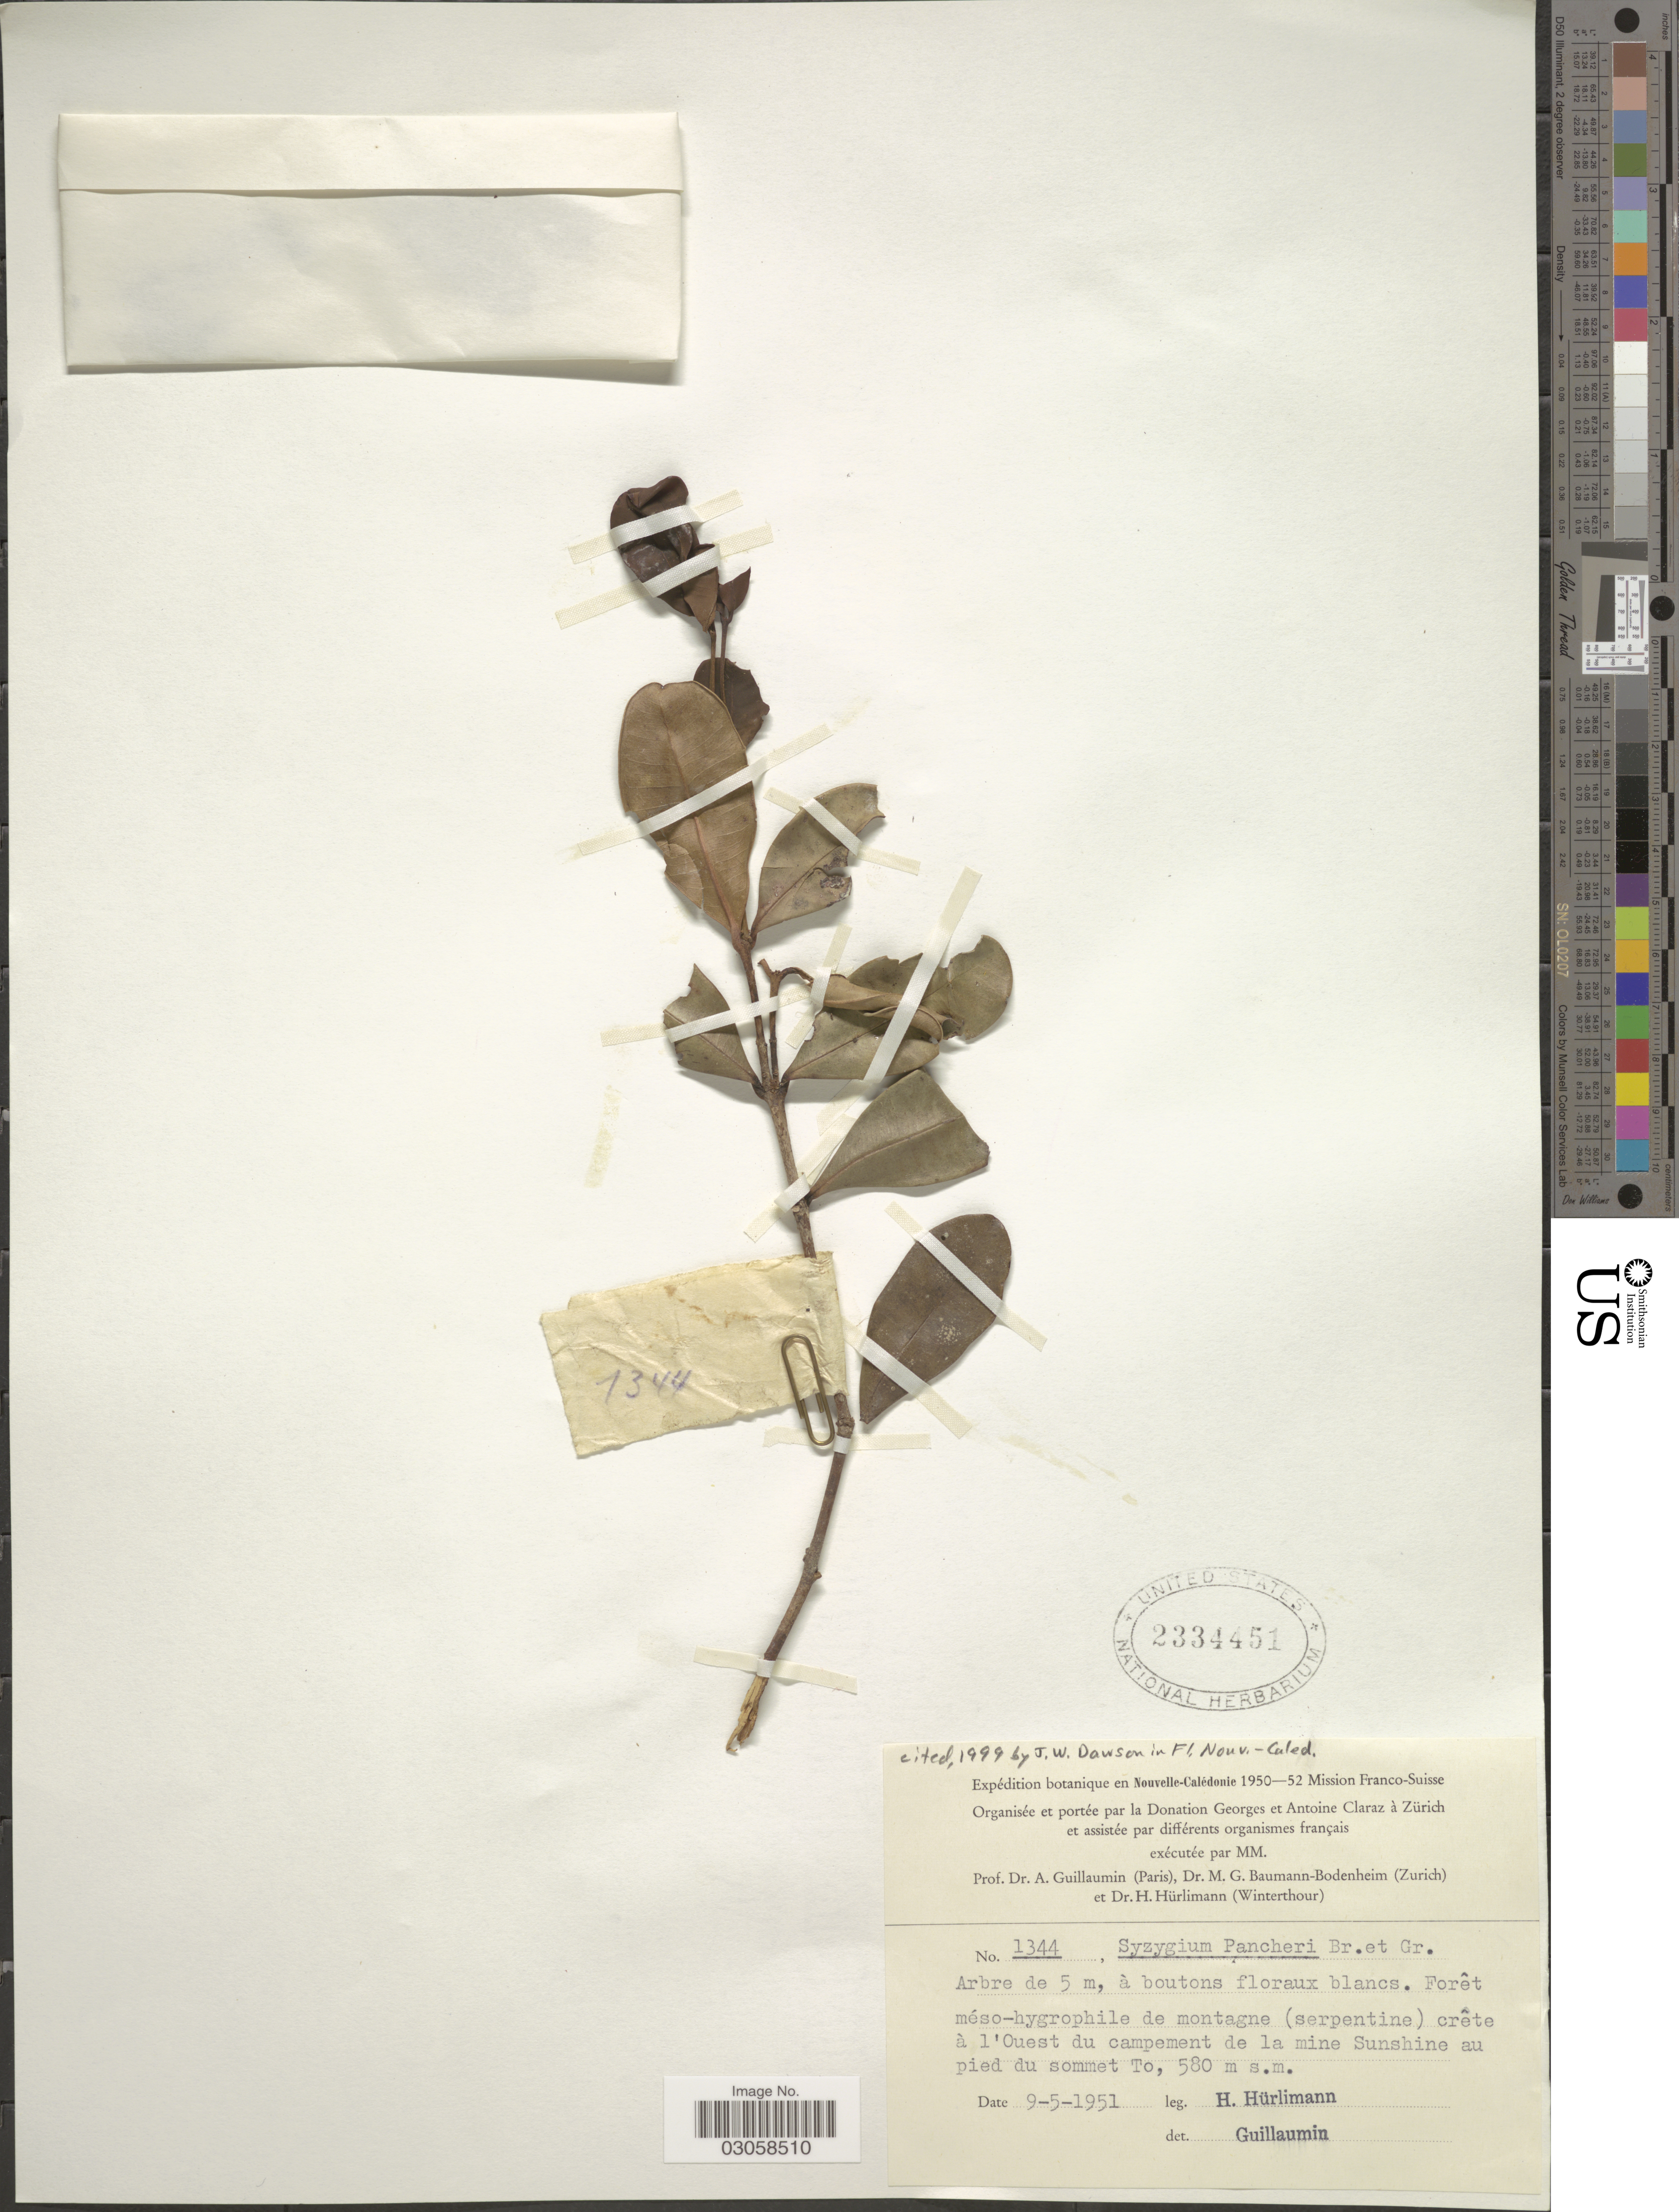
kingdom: Plantae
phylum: Tracheophyta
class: Magnoliopsida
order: Myrtales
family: Myrtaceae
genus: Syzygium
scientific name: Syzygium pancheri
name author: Brongn. & Gris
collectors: H. Hürlimann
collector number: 1344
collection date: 1951-05-09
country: New Caledonia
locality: Nouvelle-Calédonie. Forêt méso-hygrophile de montagne (serpentine) crête à l'Ouest du campement de la mine Sunshine au pied du sommet To.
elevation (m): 580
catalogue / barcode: US 2334451